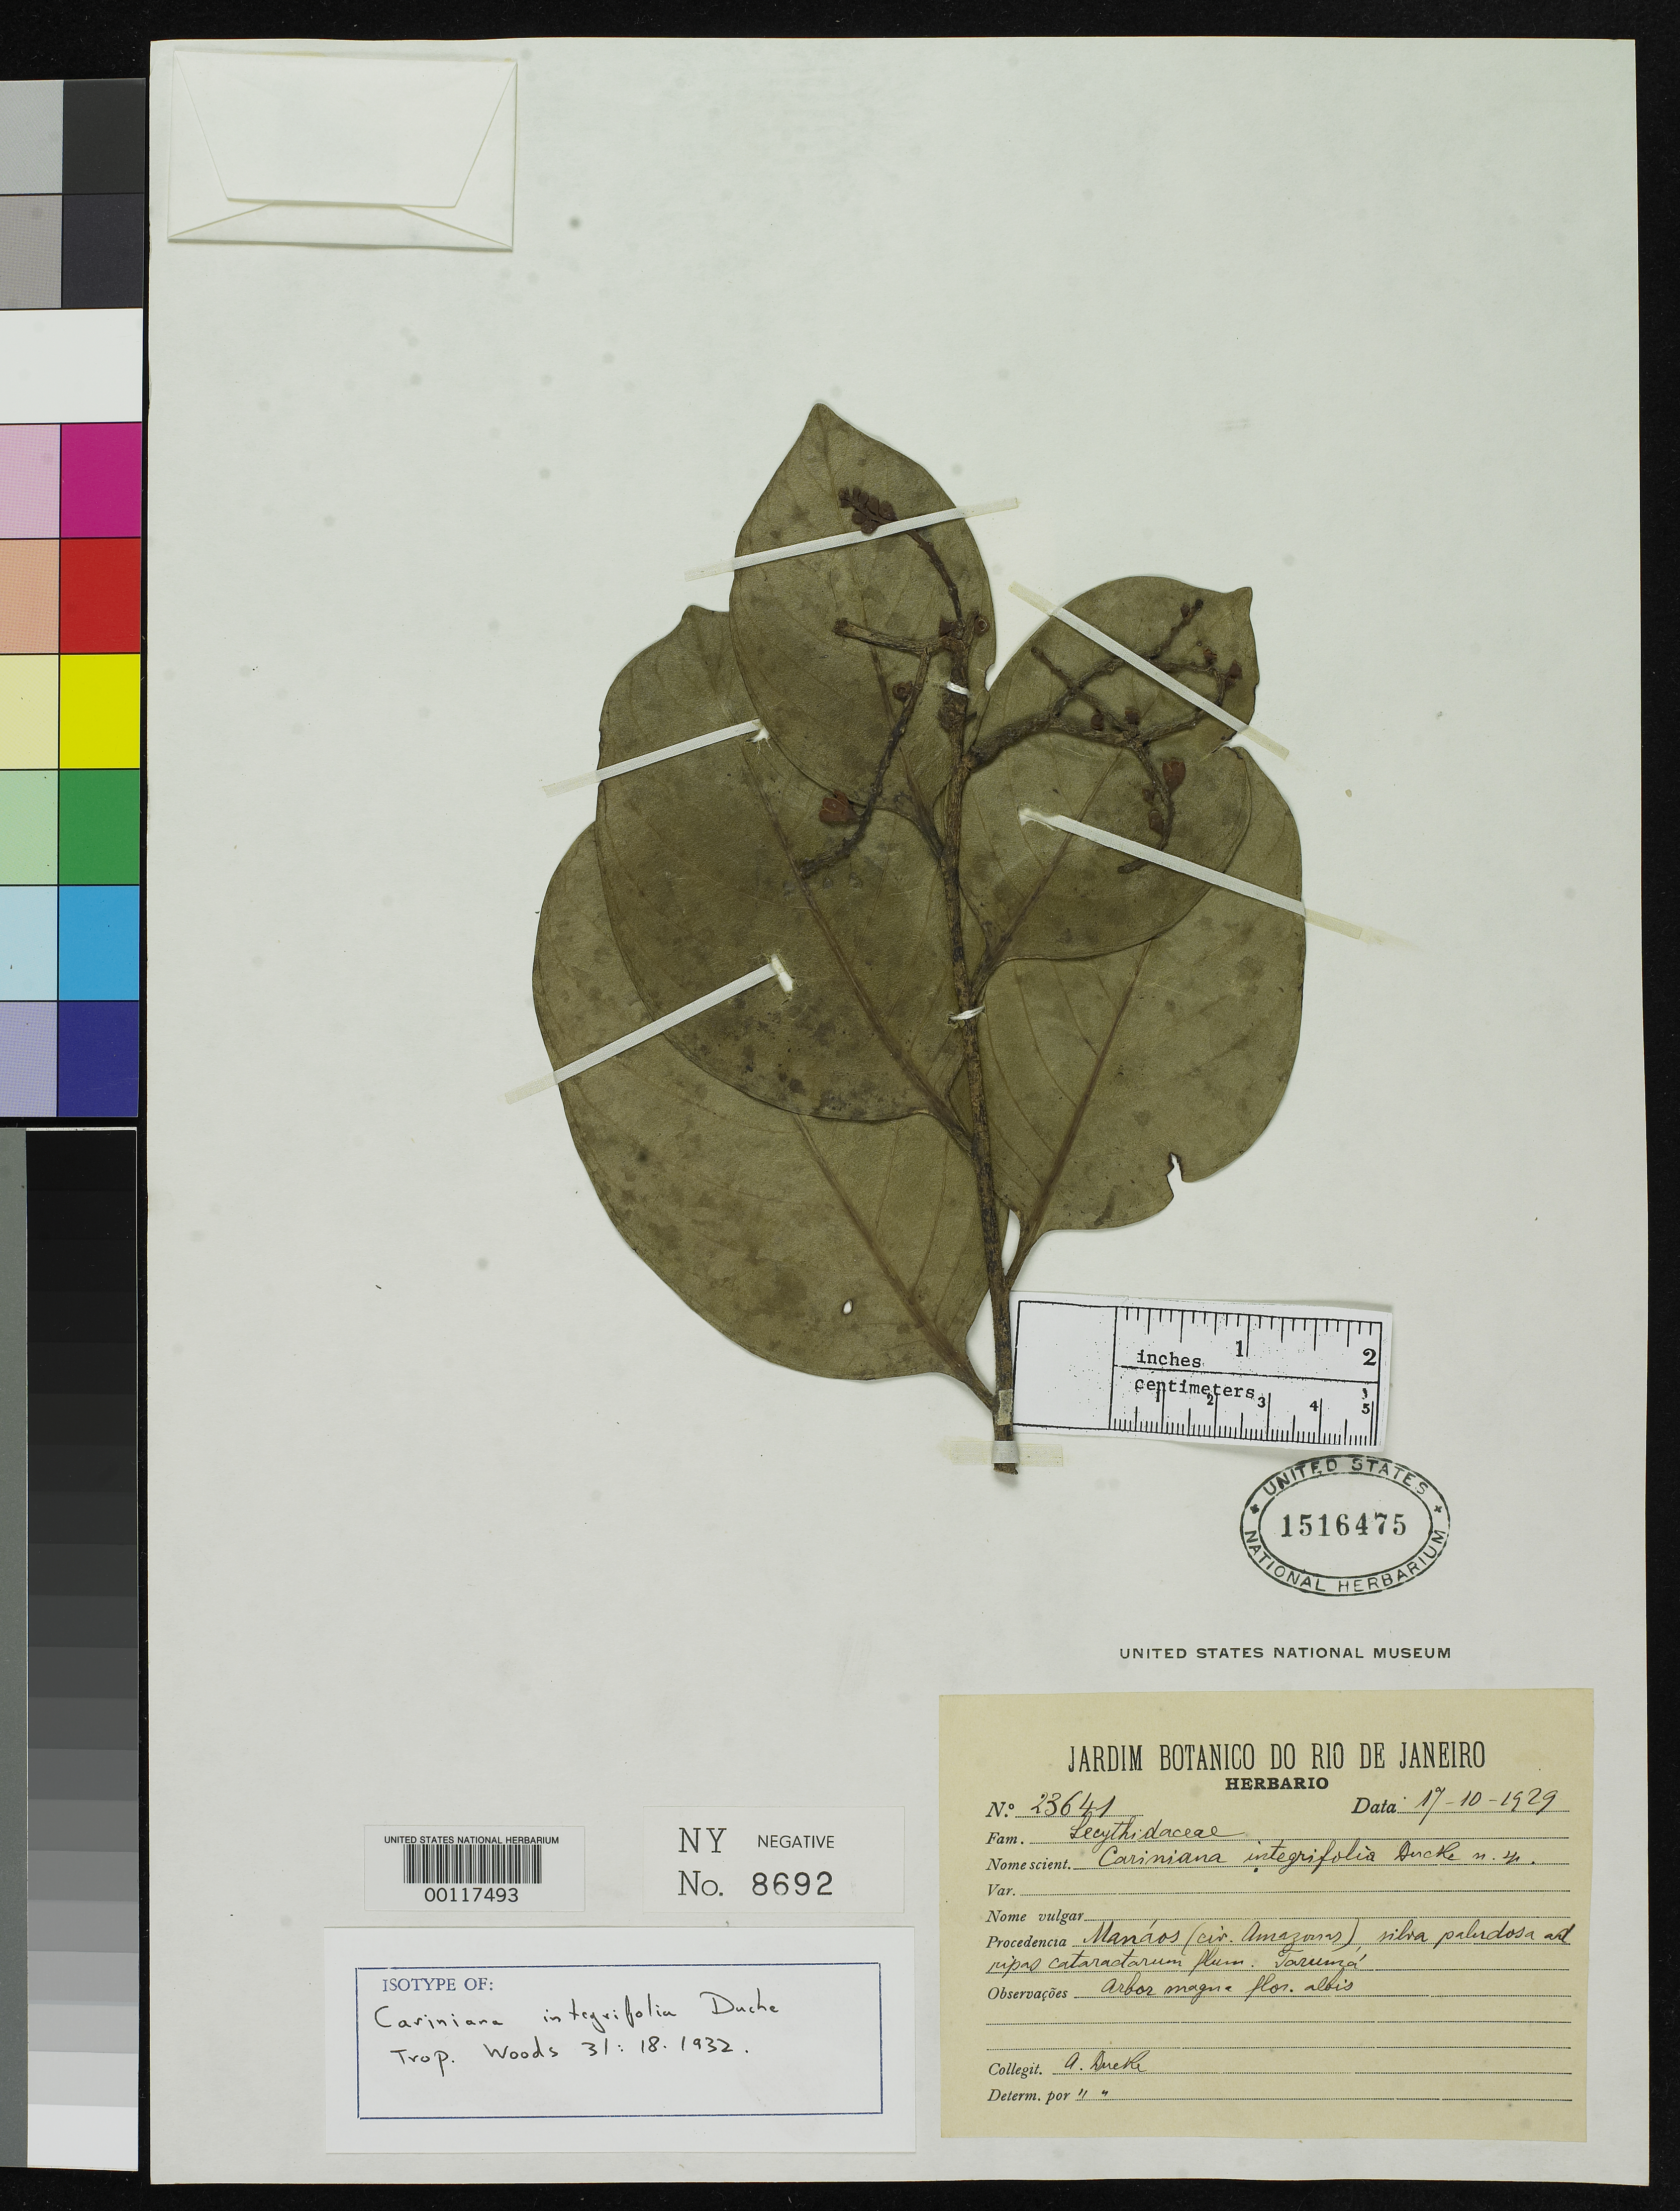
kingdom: Plantae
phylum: Tracheophyta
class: Magnoliopsida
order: Ericales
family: Lecythidaceae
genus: Cariniana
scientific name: Cariniana integrifolia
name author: Ducke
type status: Isotype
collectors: A. Ducke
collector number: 23641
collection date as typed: Nov 1930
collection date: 1930-11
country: Brazil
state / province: Amazonas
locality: Manaos.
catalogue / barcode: US 1516475